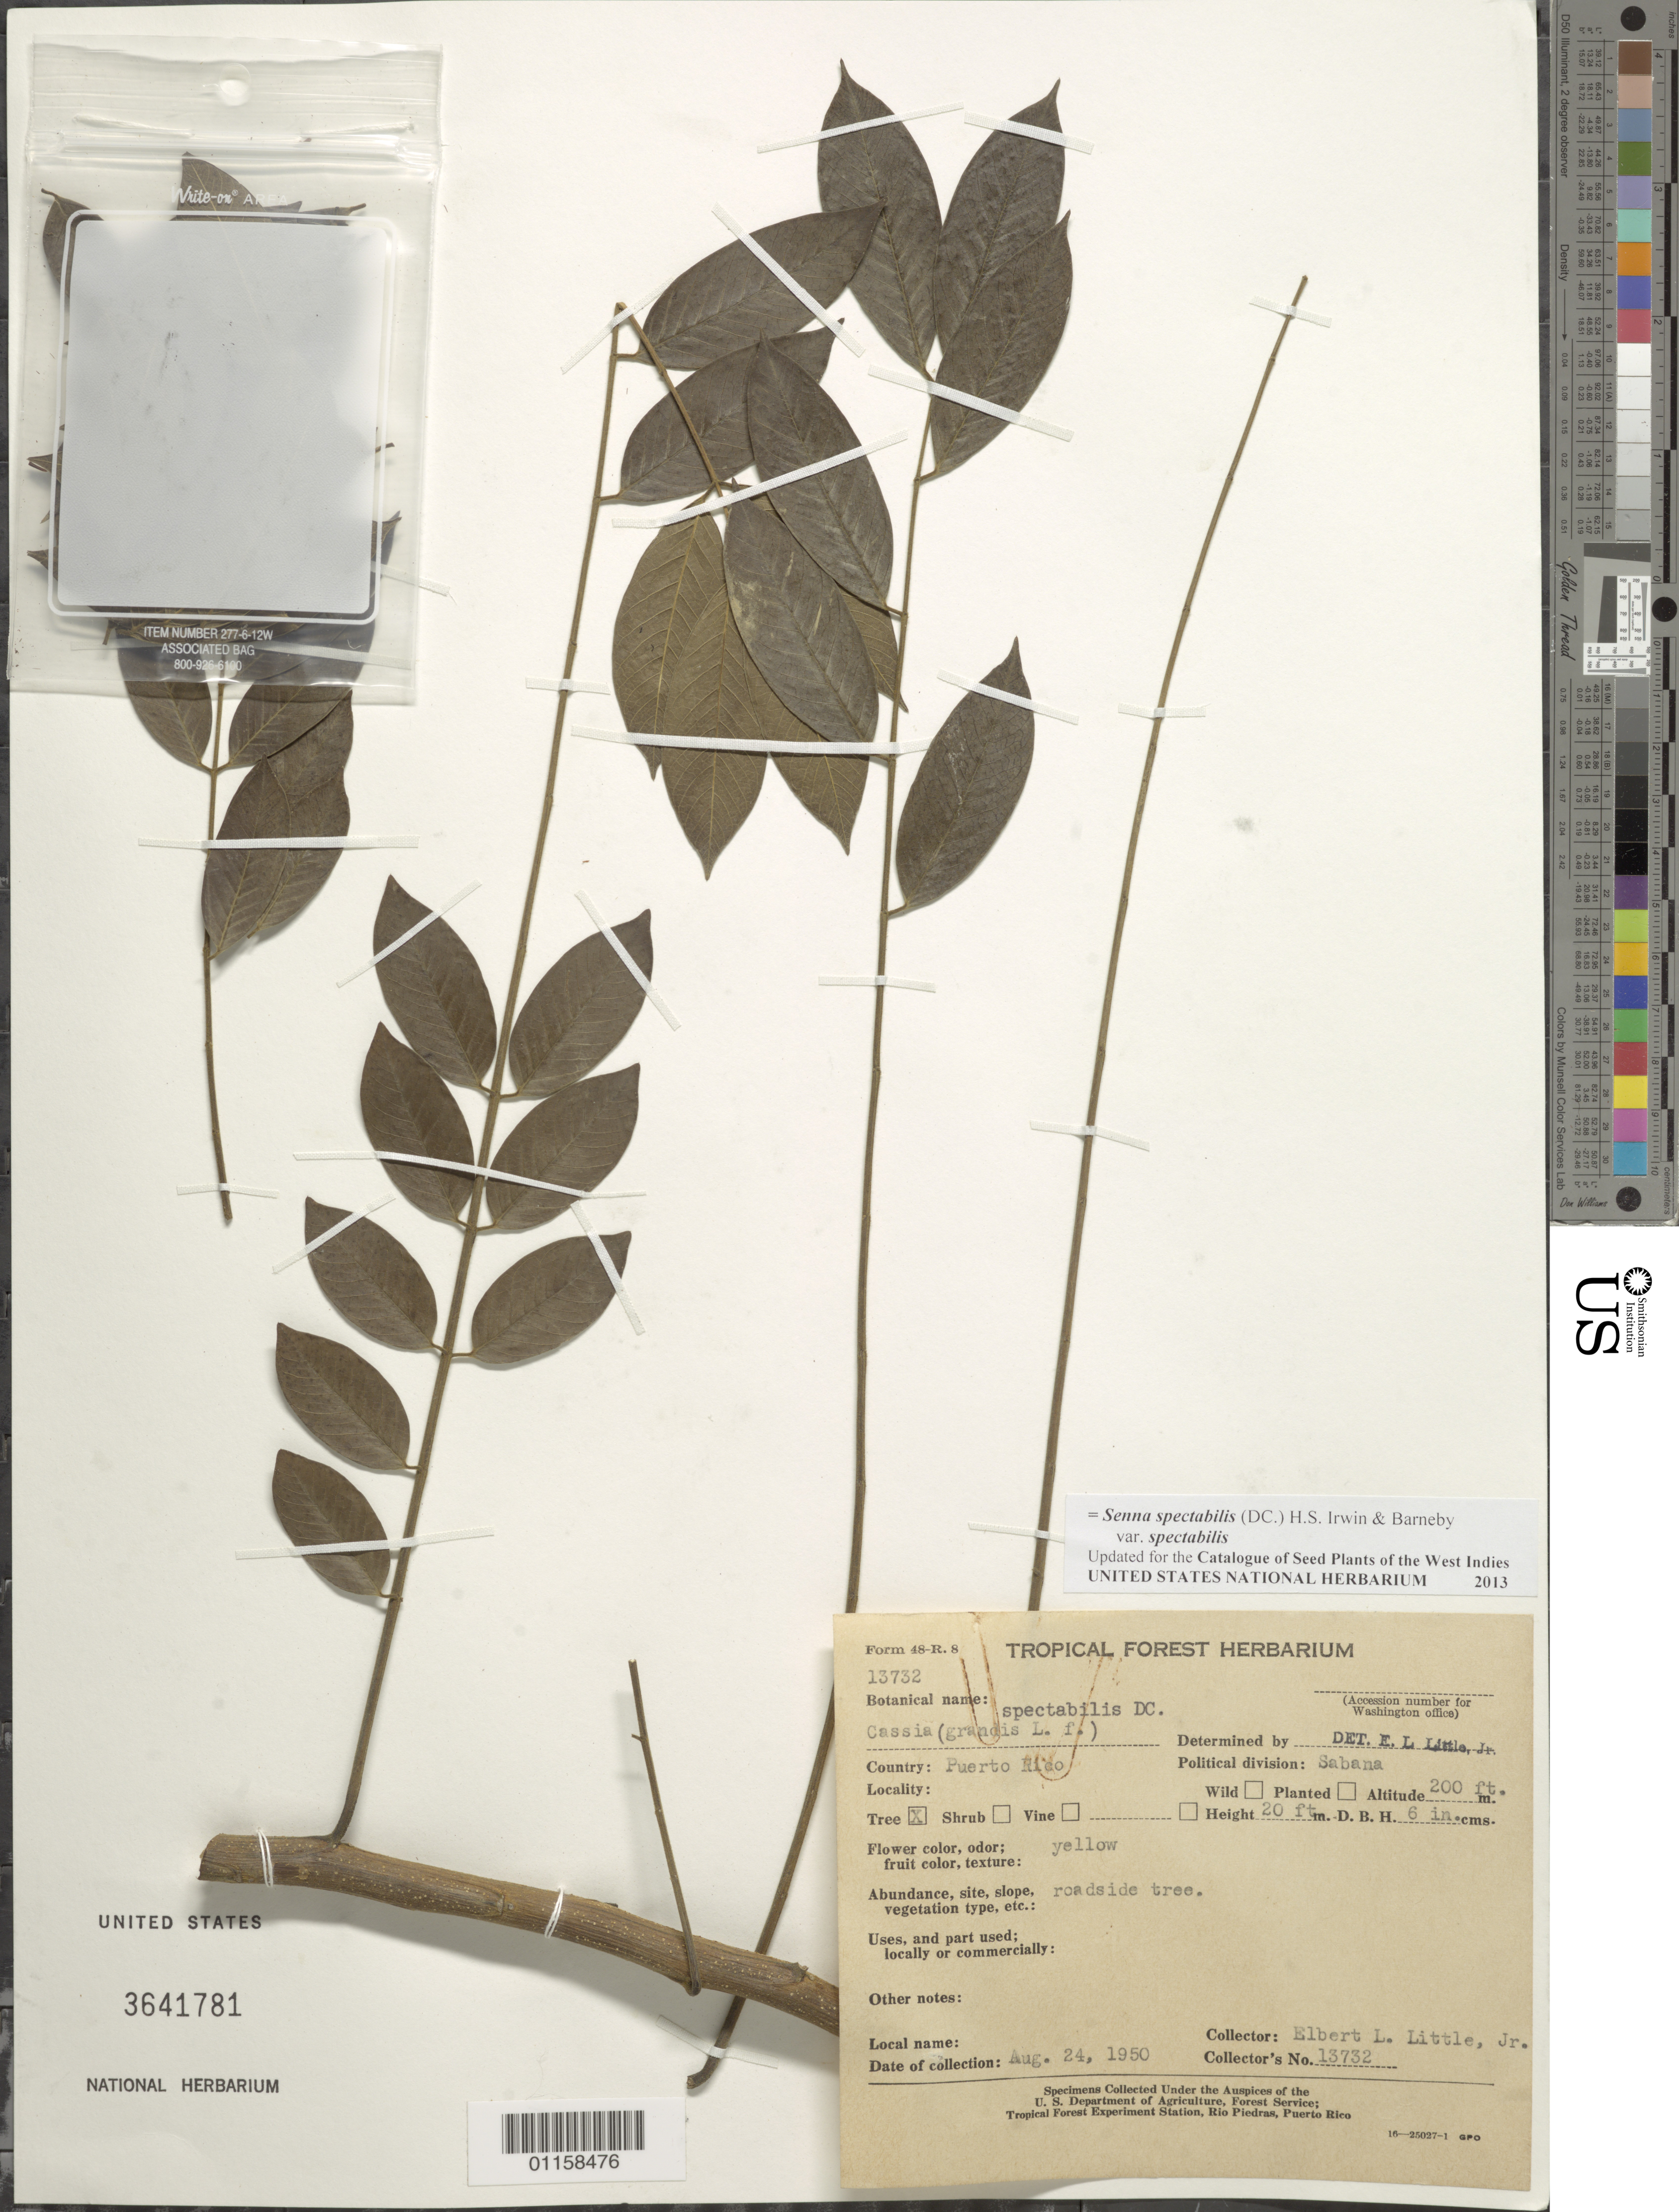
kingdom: Plantae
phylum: Tracheophyta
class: Magnoliopsida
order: Fabales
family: Fabaceae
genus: Senna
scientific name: Senna spectabilis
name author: (DC.) H.S. Irwin & Barneby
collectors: E. L. Little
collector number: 13732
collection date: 1950-08-24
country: Puerto Rico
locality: Sabana.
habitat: Roadside tree.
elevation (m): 61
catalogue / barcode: US 3641781